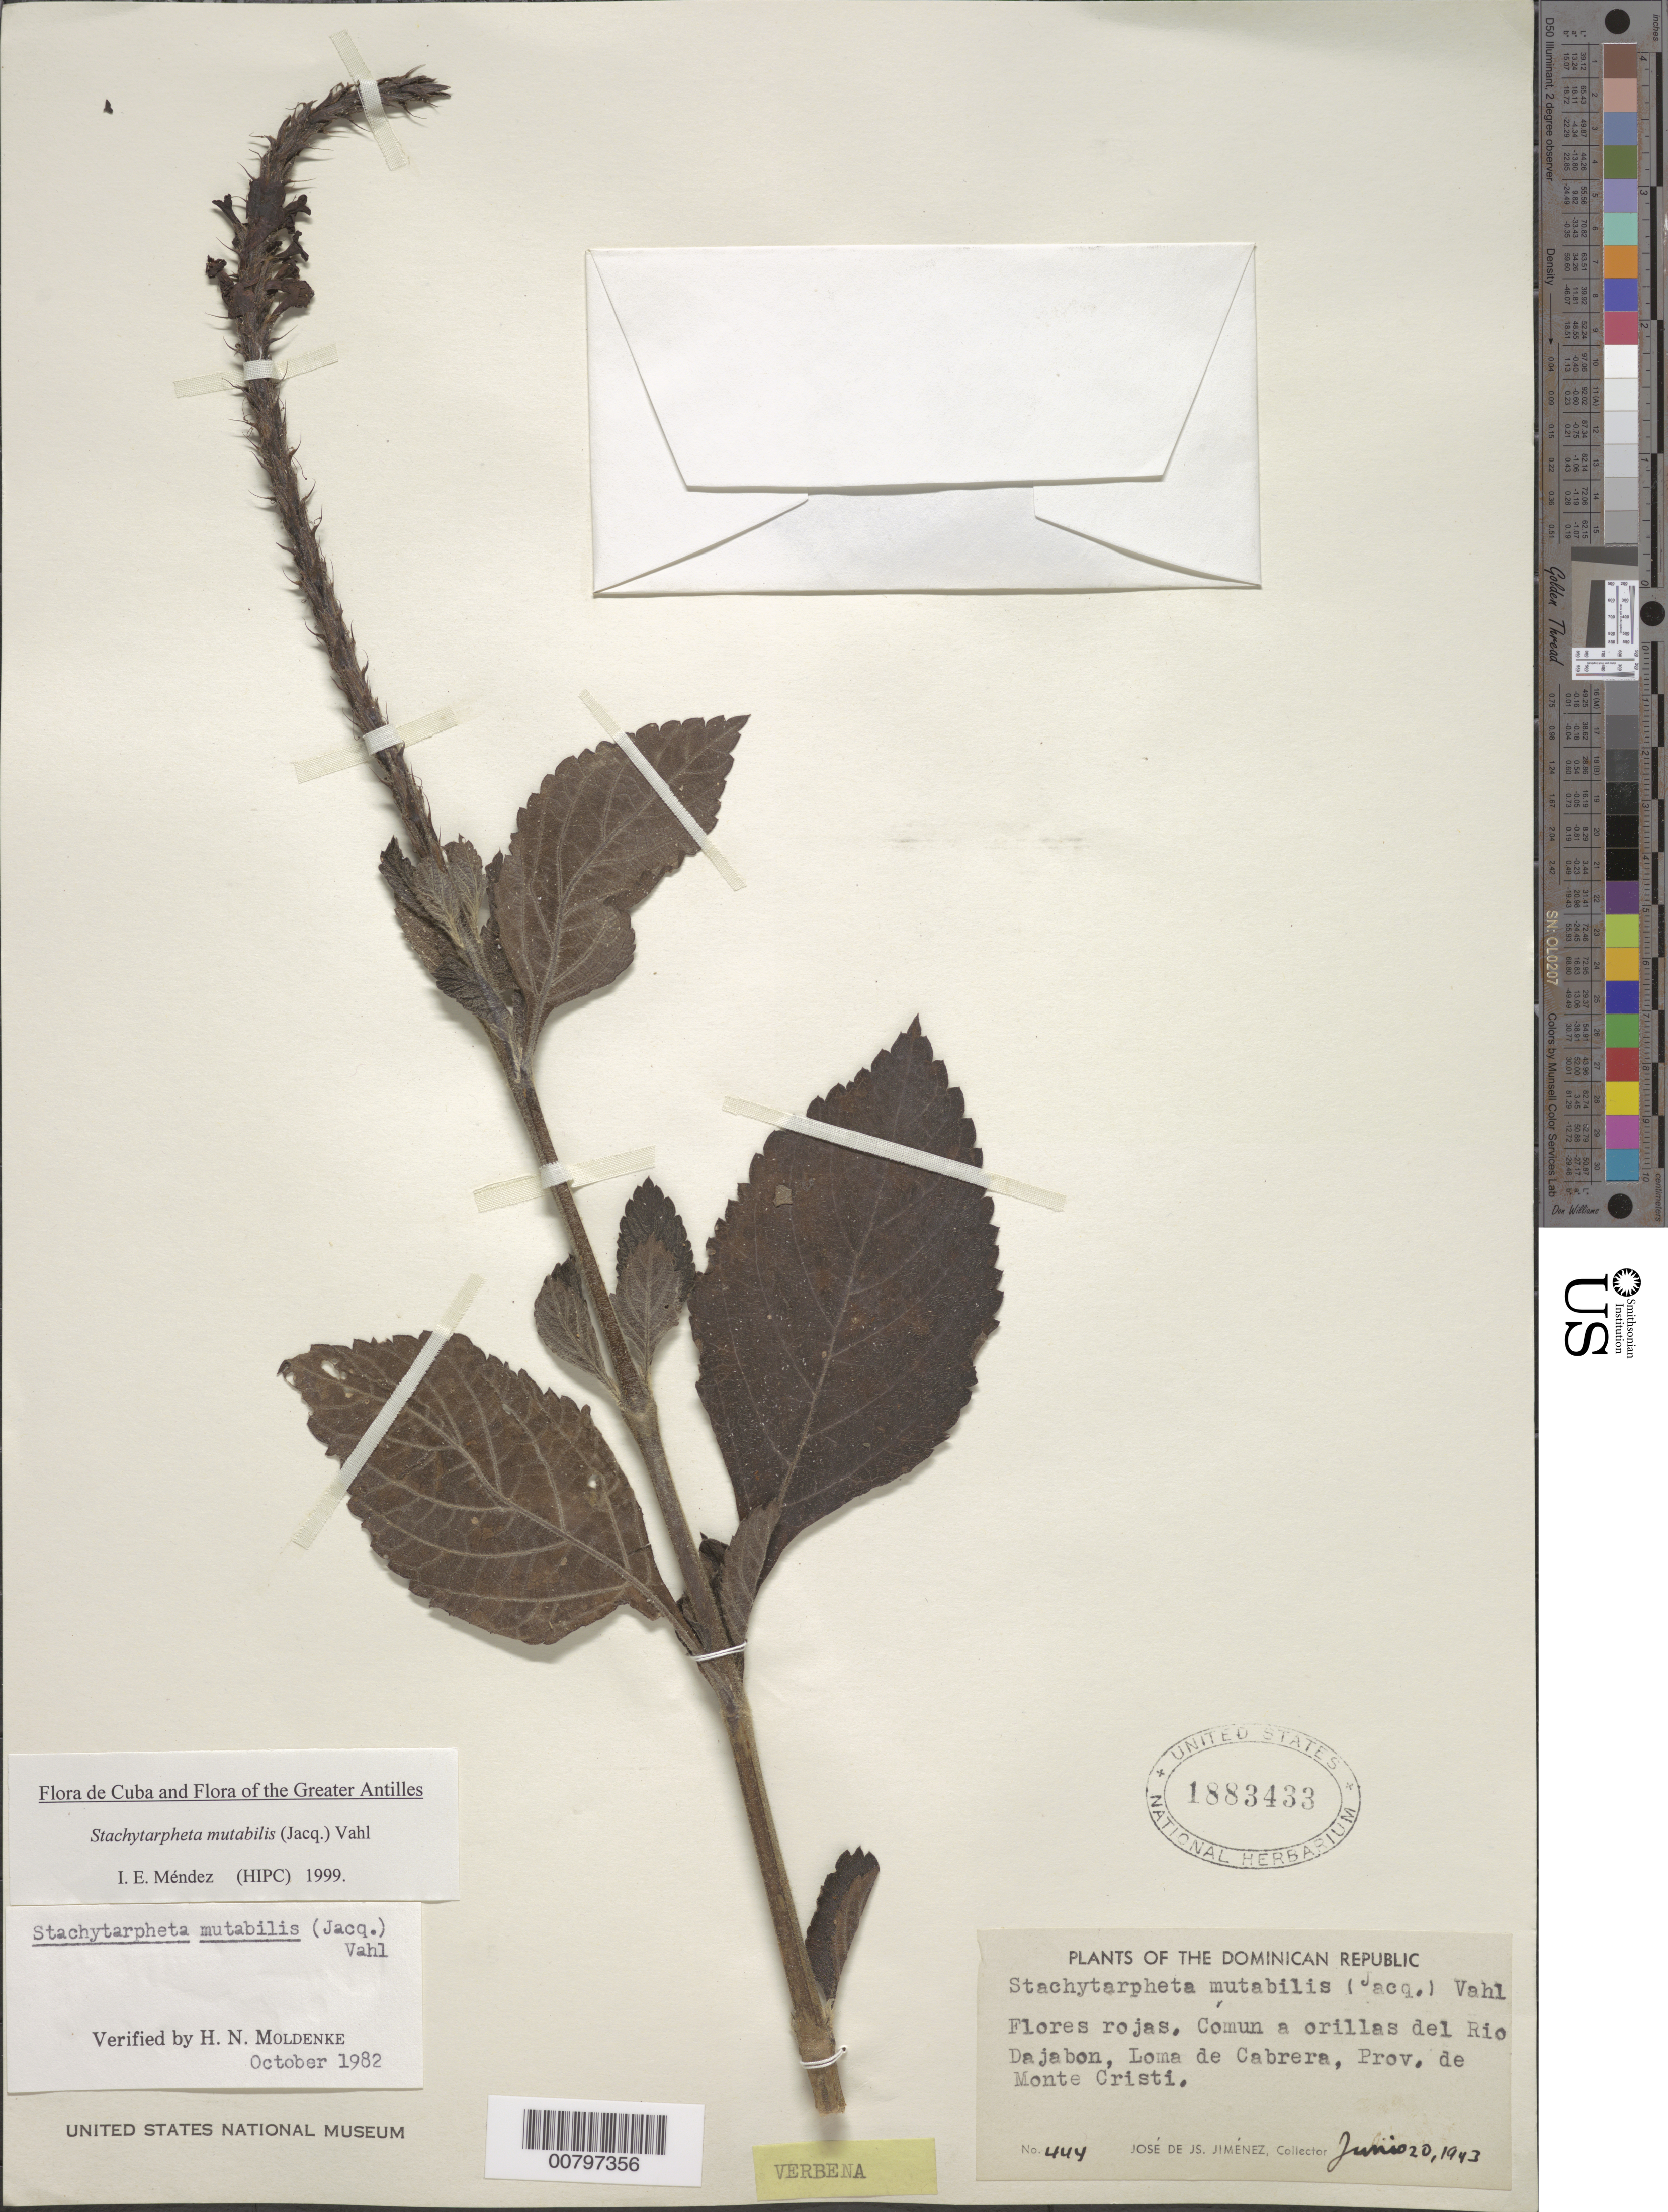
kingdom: Plantae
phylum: Tracheophyta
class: Magnoliopsida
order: Lamiales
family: Verbenaceae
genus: Stachytarpheta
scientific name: Stachytarpheta mutabilis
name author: (Jacq.) Vahl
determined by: Méndez, Isidro E., (HIPC)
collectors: J. J. Jiménez Almonte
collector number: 444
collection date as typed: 20 Jun 1943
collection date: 1943-06-20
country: Dominican Republic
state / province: Monte Cristi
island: Hispaniola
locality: Loma de Cabrera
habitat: Borders del Rio Dajabon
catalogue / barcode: US 1883433